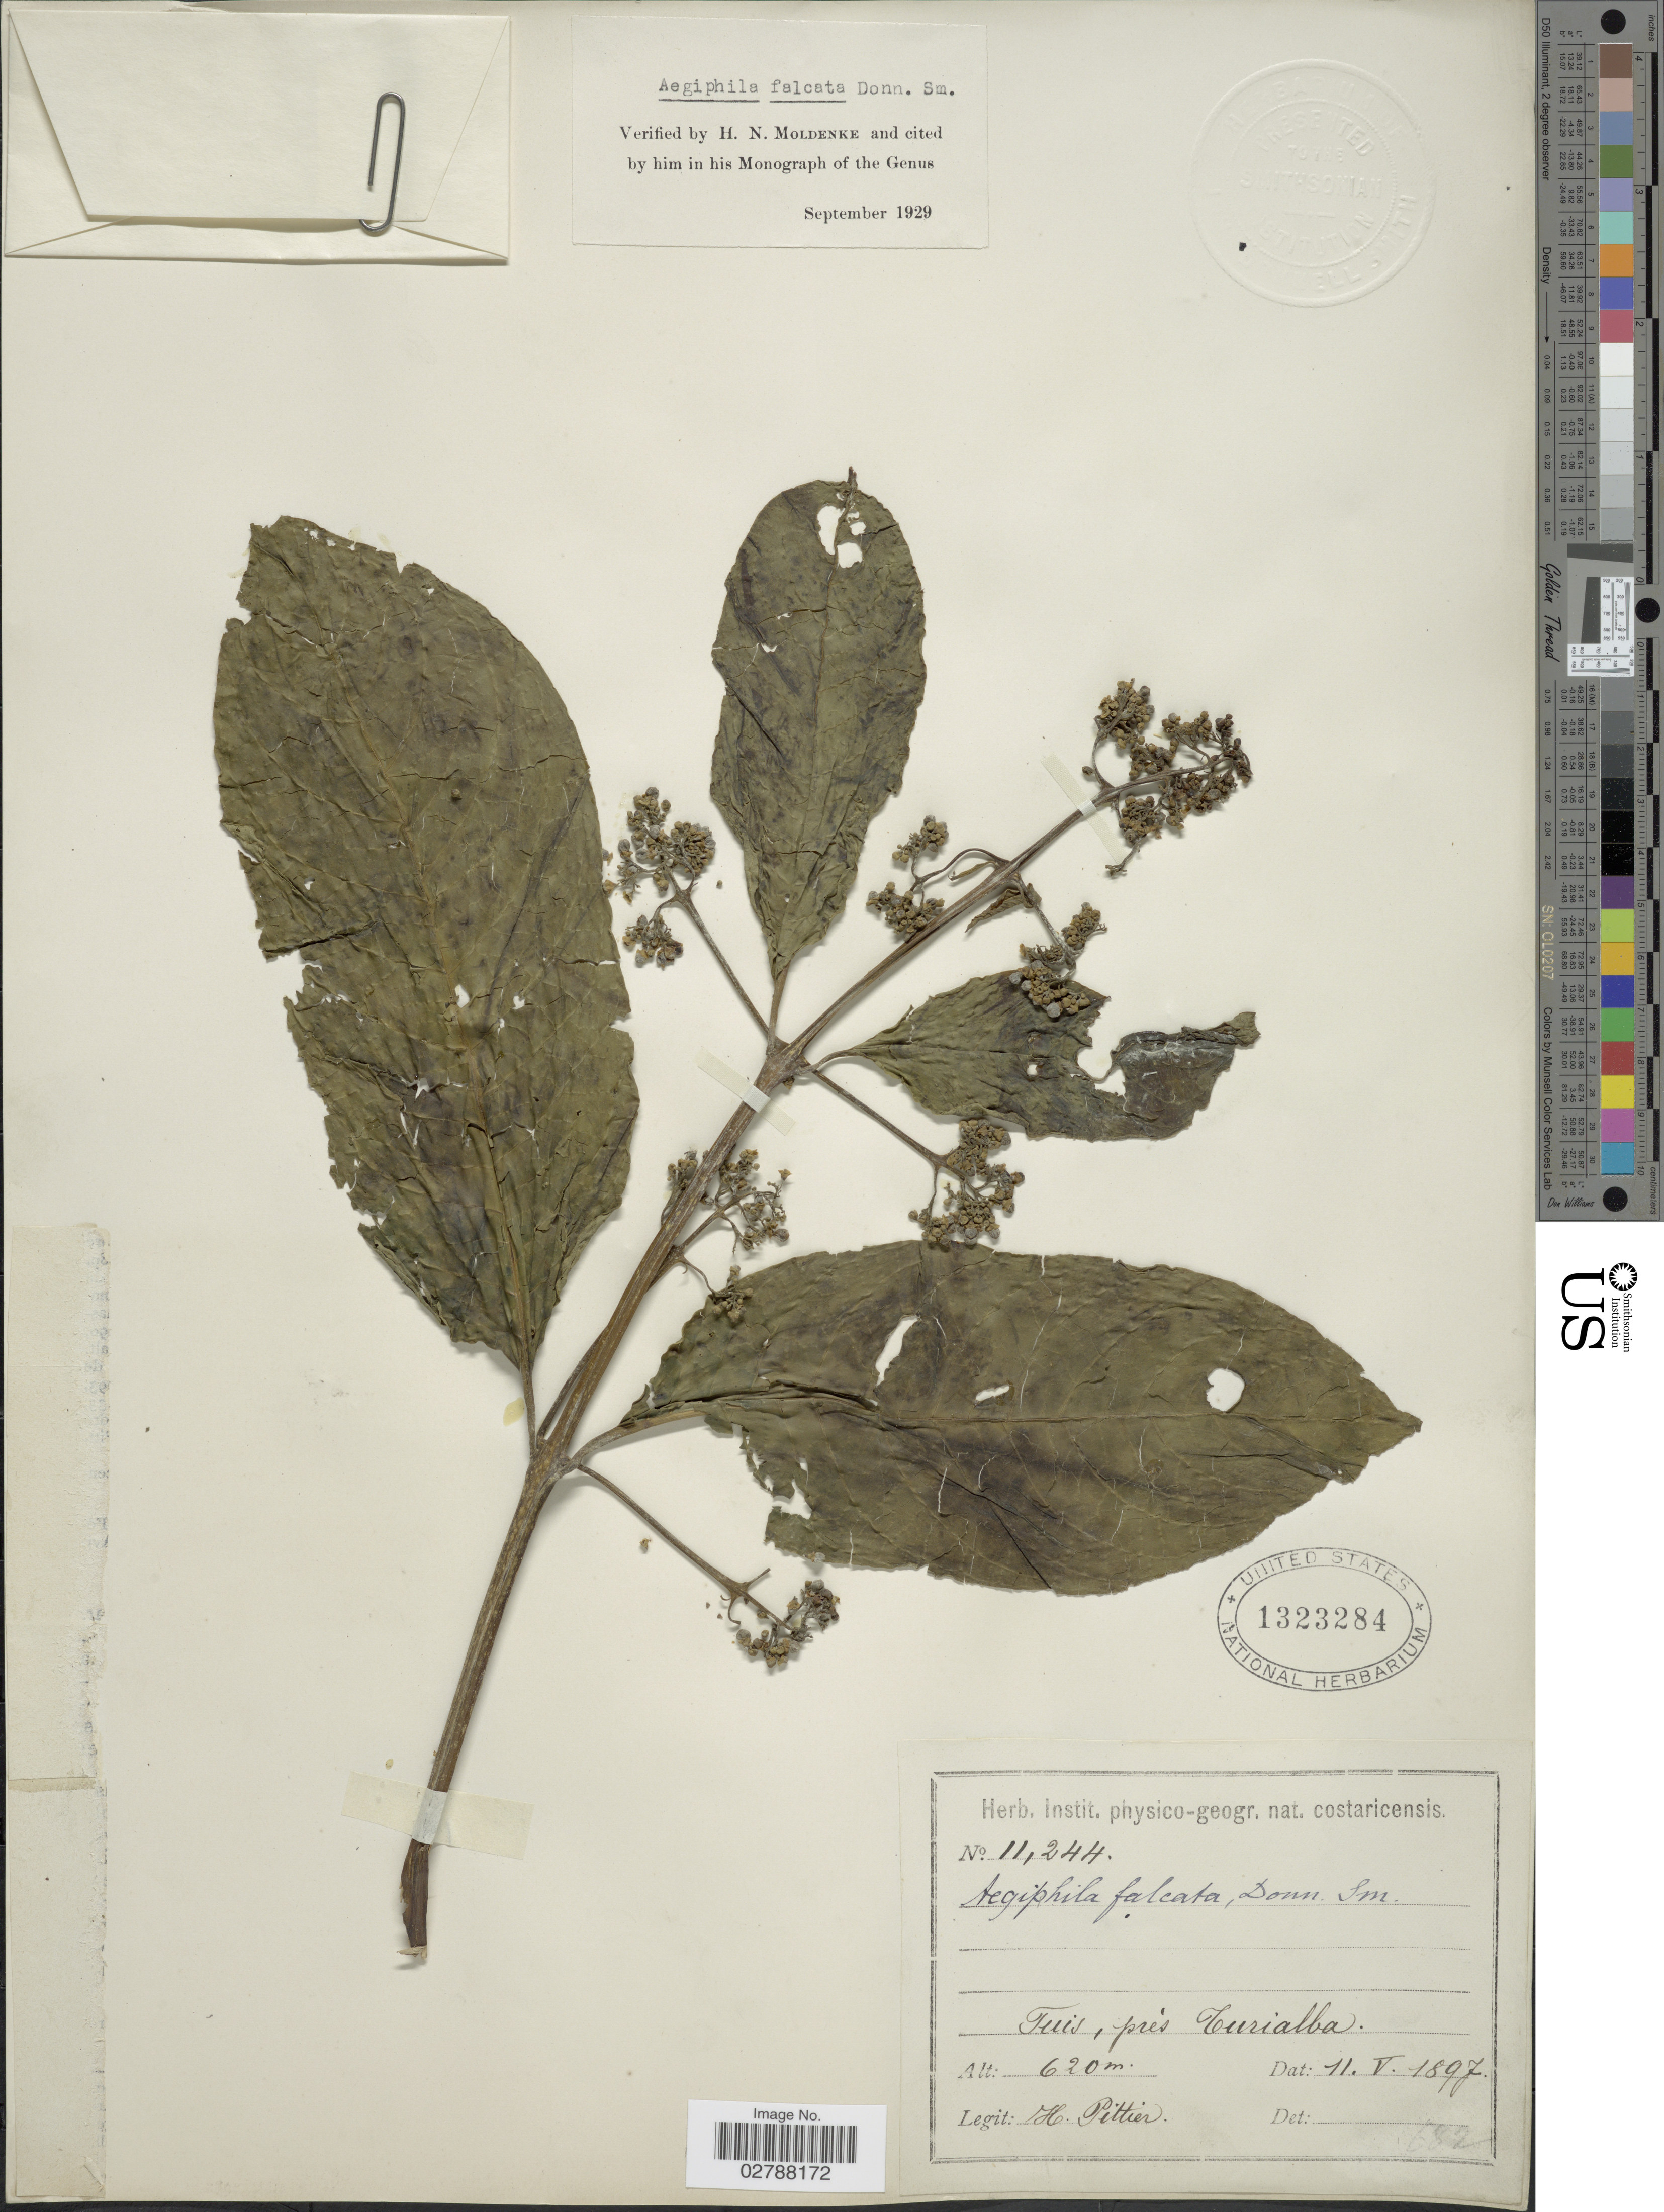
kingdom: Plantae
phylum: Tracheophyta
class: Magnoliopsida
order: Lamiales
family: Lamiaceae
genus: Aegiphila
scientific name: Aegiphila falcata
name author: Donn. Sm.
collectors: H. F. Pittier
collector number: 11244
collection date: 1897-05-11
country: Costa Rica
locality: Tuis, près Turialba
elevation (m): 620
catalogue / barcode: US 1323284